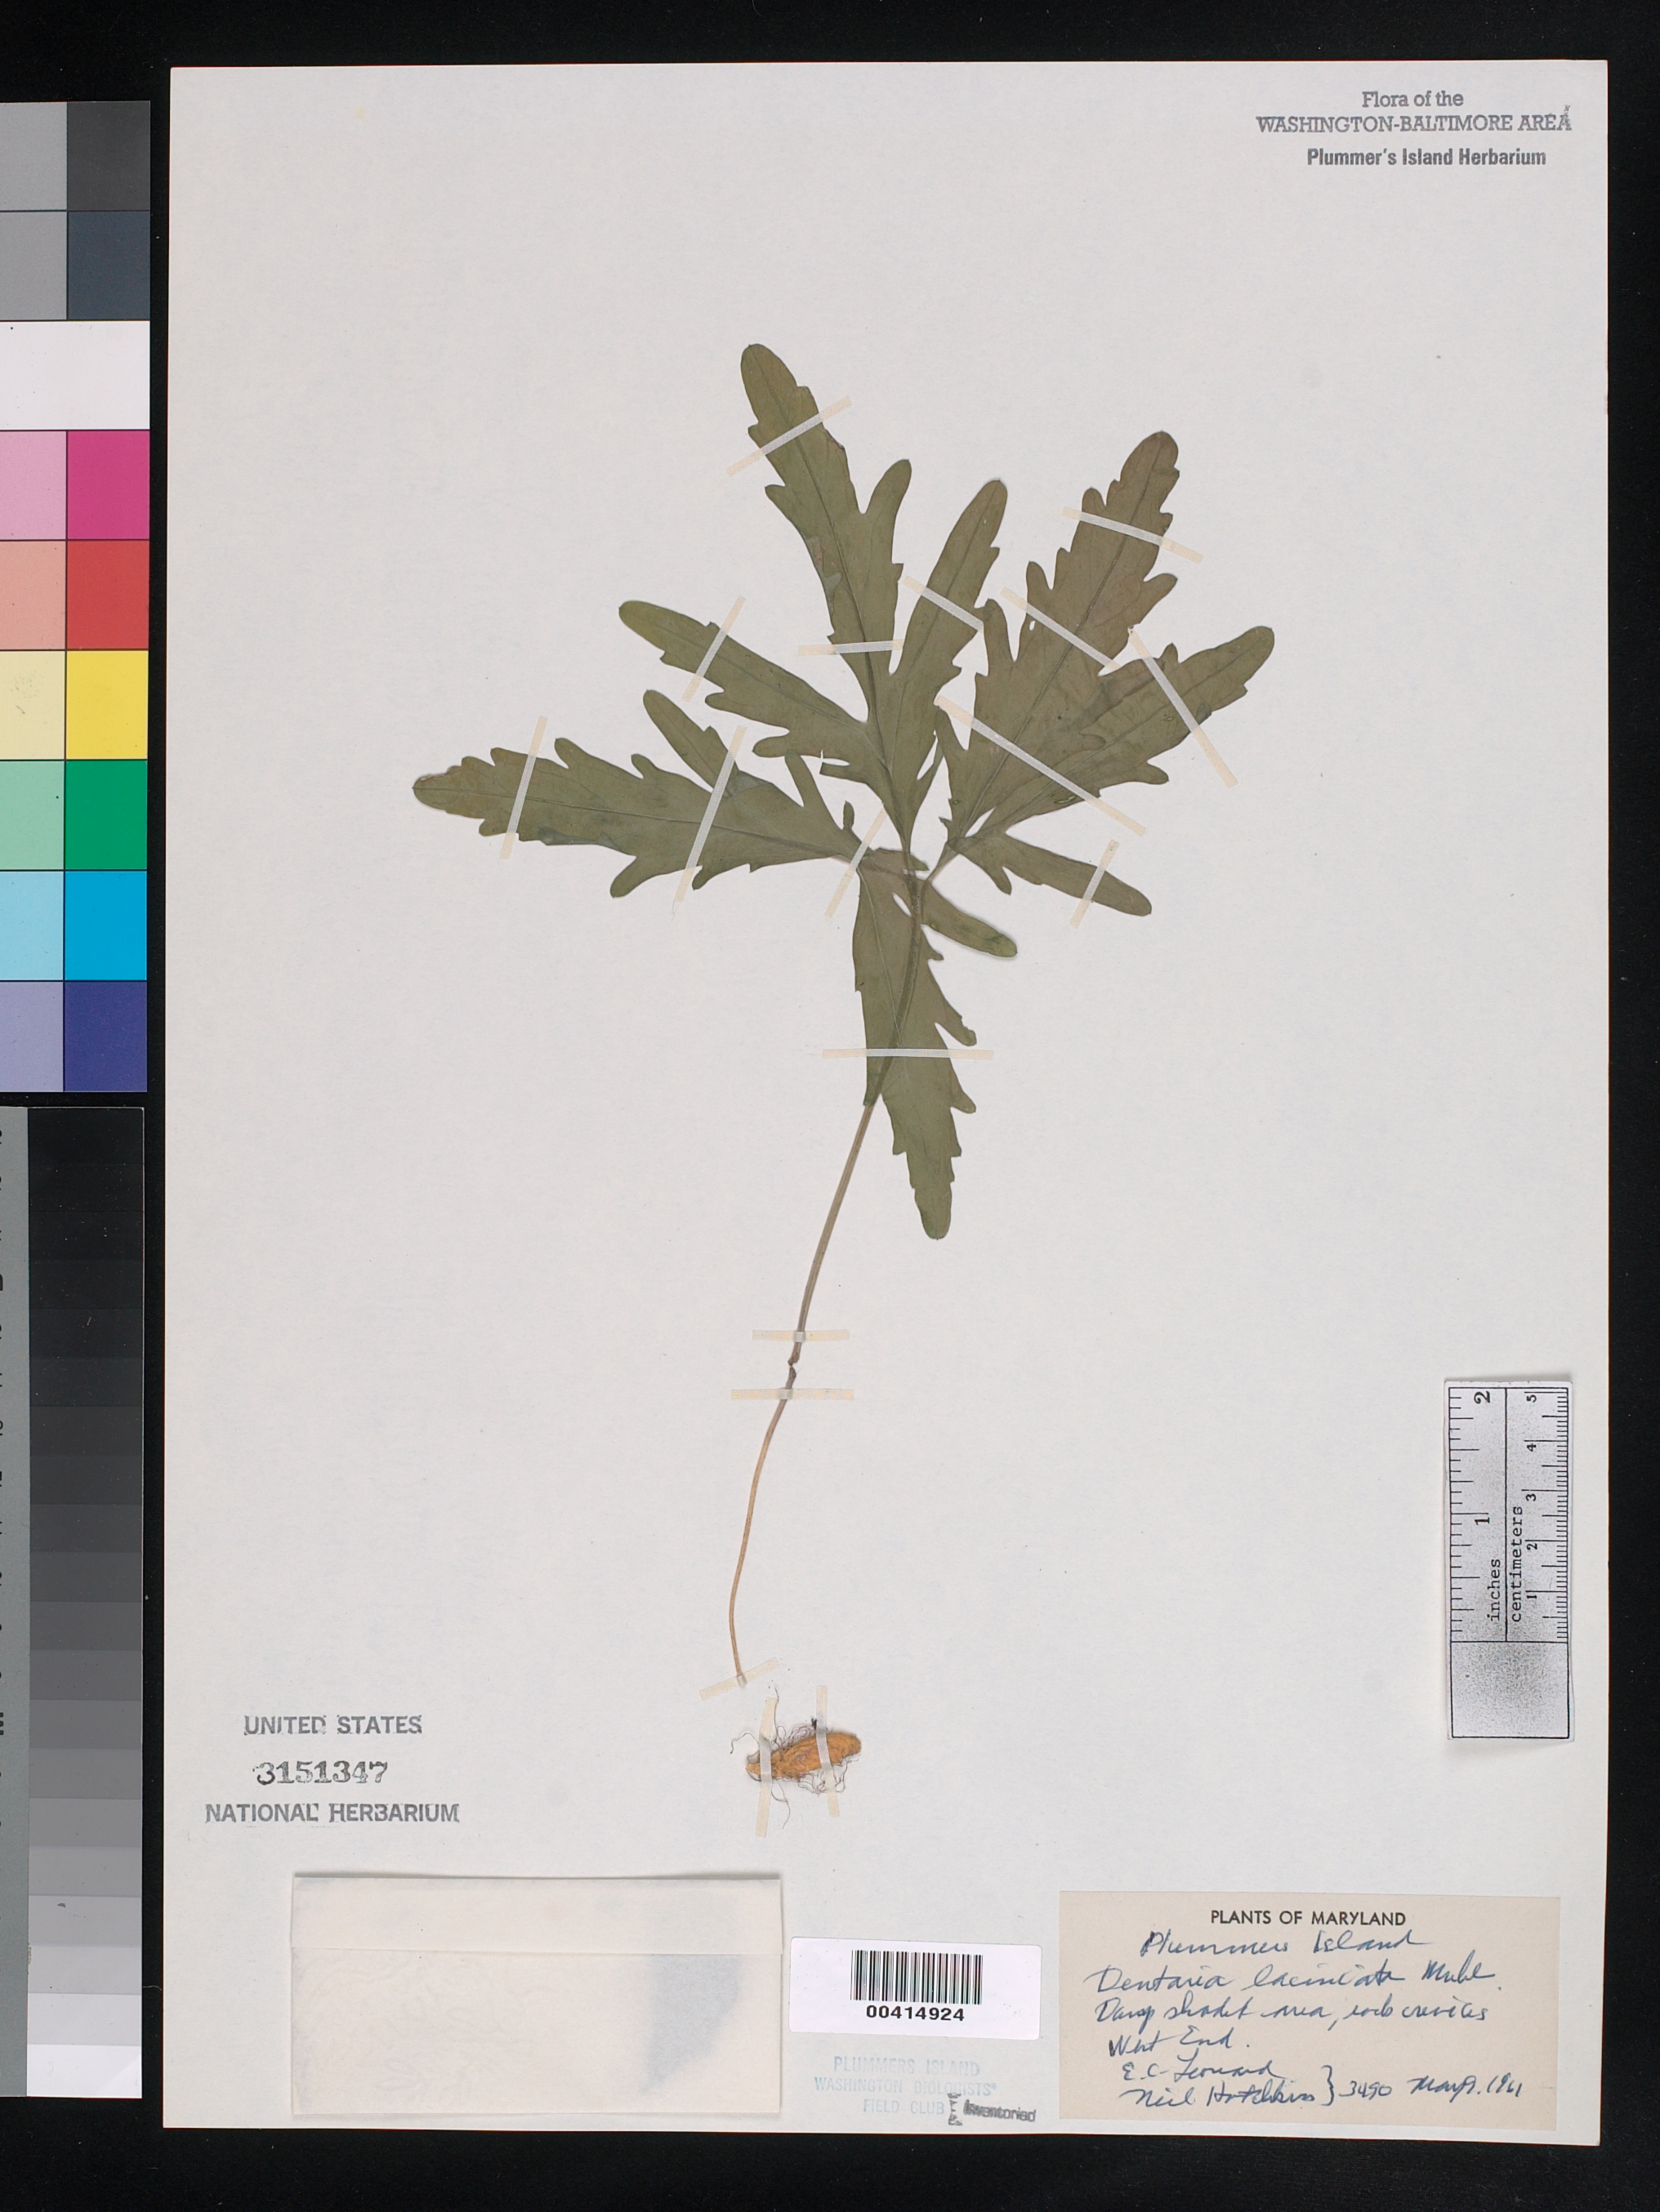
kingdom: Plantae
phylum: Tracheophyta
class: Magnoliopsida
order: Brassicales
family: Brassicaceae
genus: Cardamine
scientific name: Cardamine concatenata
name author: (Michx.) Sw.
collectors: E. C. Leonard & N. Hotchkiss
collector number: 3490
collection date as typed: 09 May 1961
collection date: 1961-05-09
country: United States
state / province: Maryland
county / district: Montgomery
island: Plummers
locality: Plummer's Island; west end C. & O. Canal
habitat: Damp shaded area, rock crevices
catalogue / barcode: US 3151347